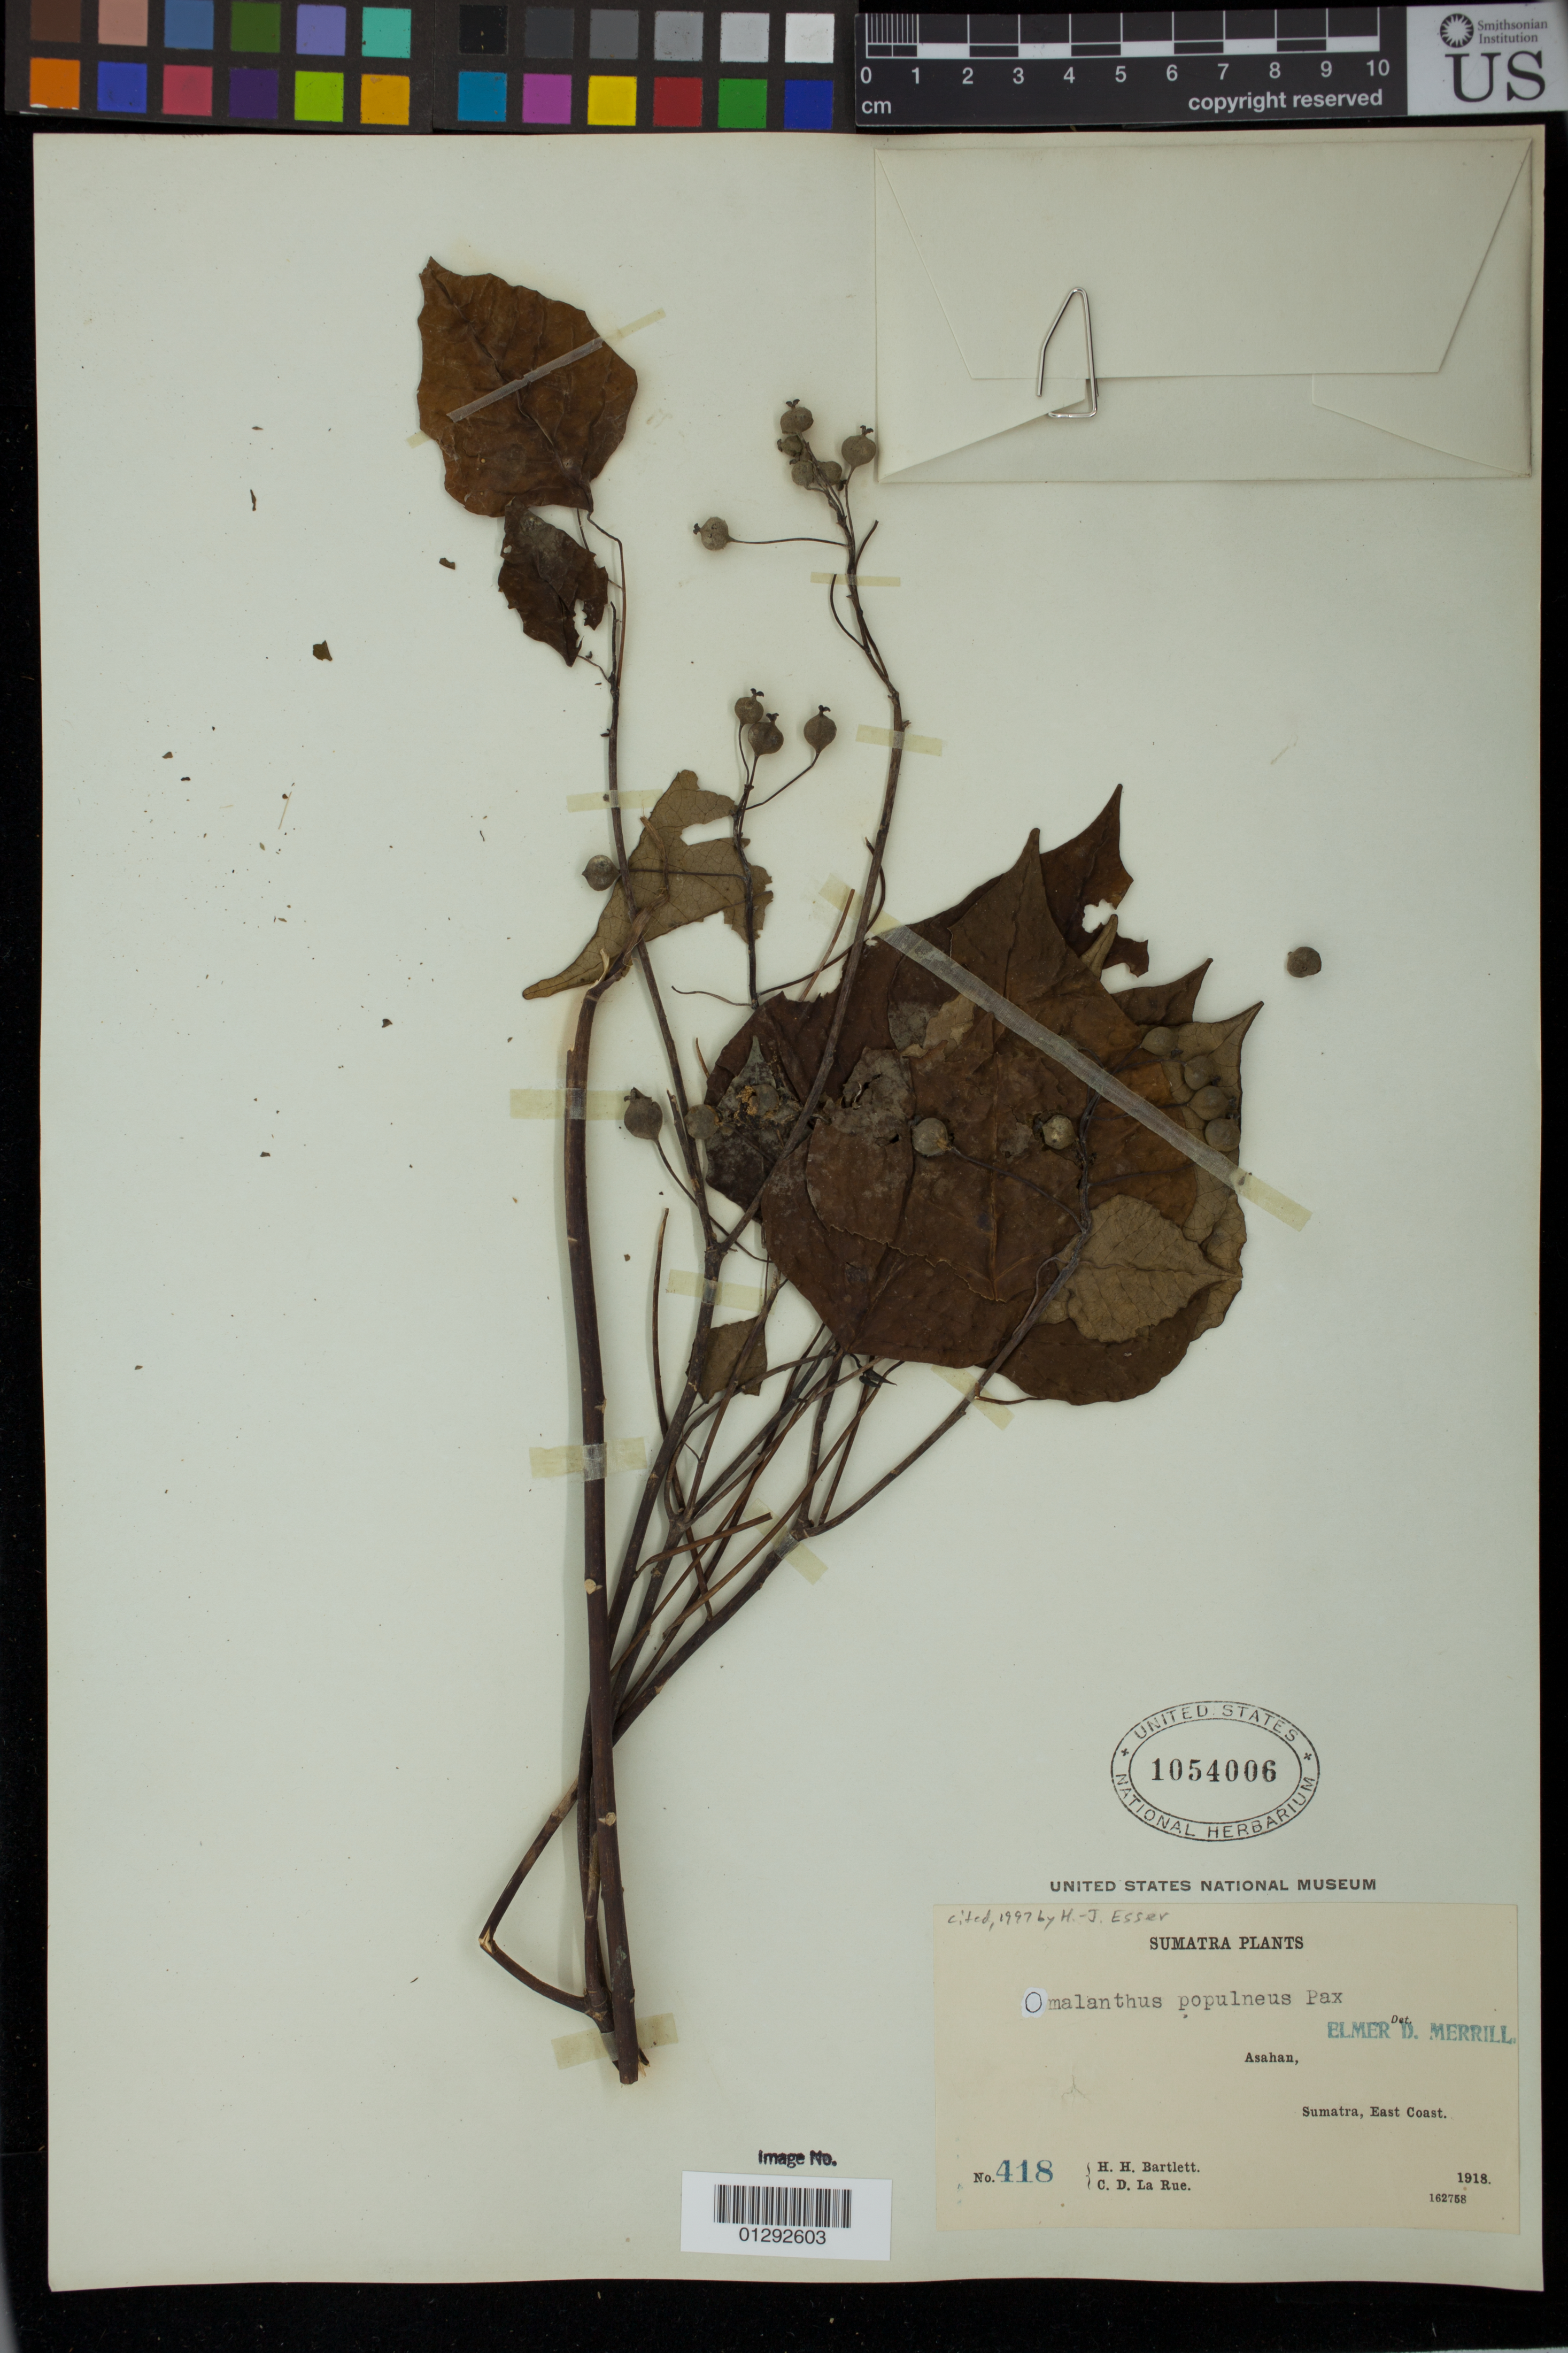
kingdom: Plantae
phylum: Tracheophyta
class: Magnoliopsida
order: Malpighiales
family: Euphorbiaceae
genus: Homalanthus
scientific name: Homalanthus populneus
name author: (Geiseler) Kuntze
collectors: H. H. Bartlett & C. La Rue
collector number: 418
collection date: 1918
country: Indonesia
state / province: Sumatra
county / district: Sumatera Utara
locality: East Coast. Asahan.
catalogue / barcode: US 1054006